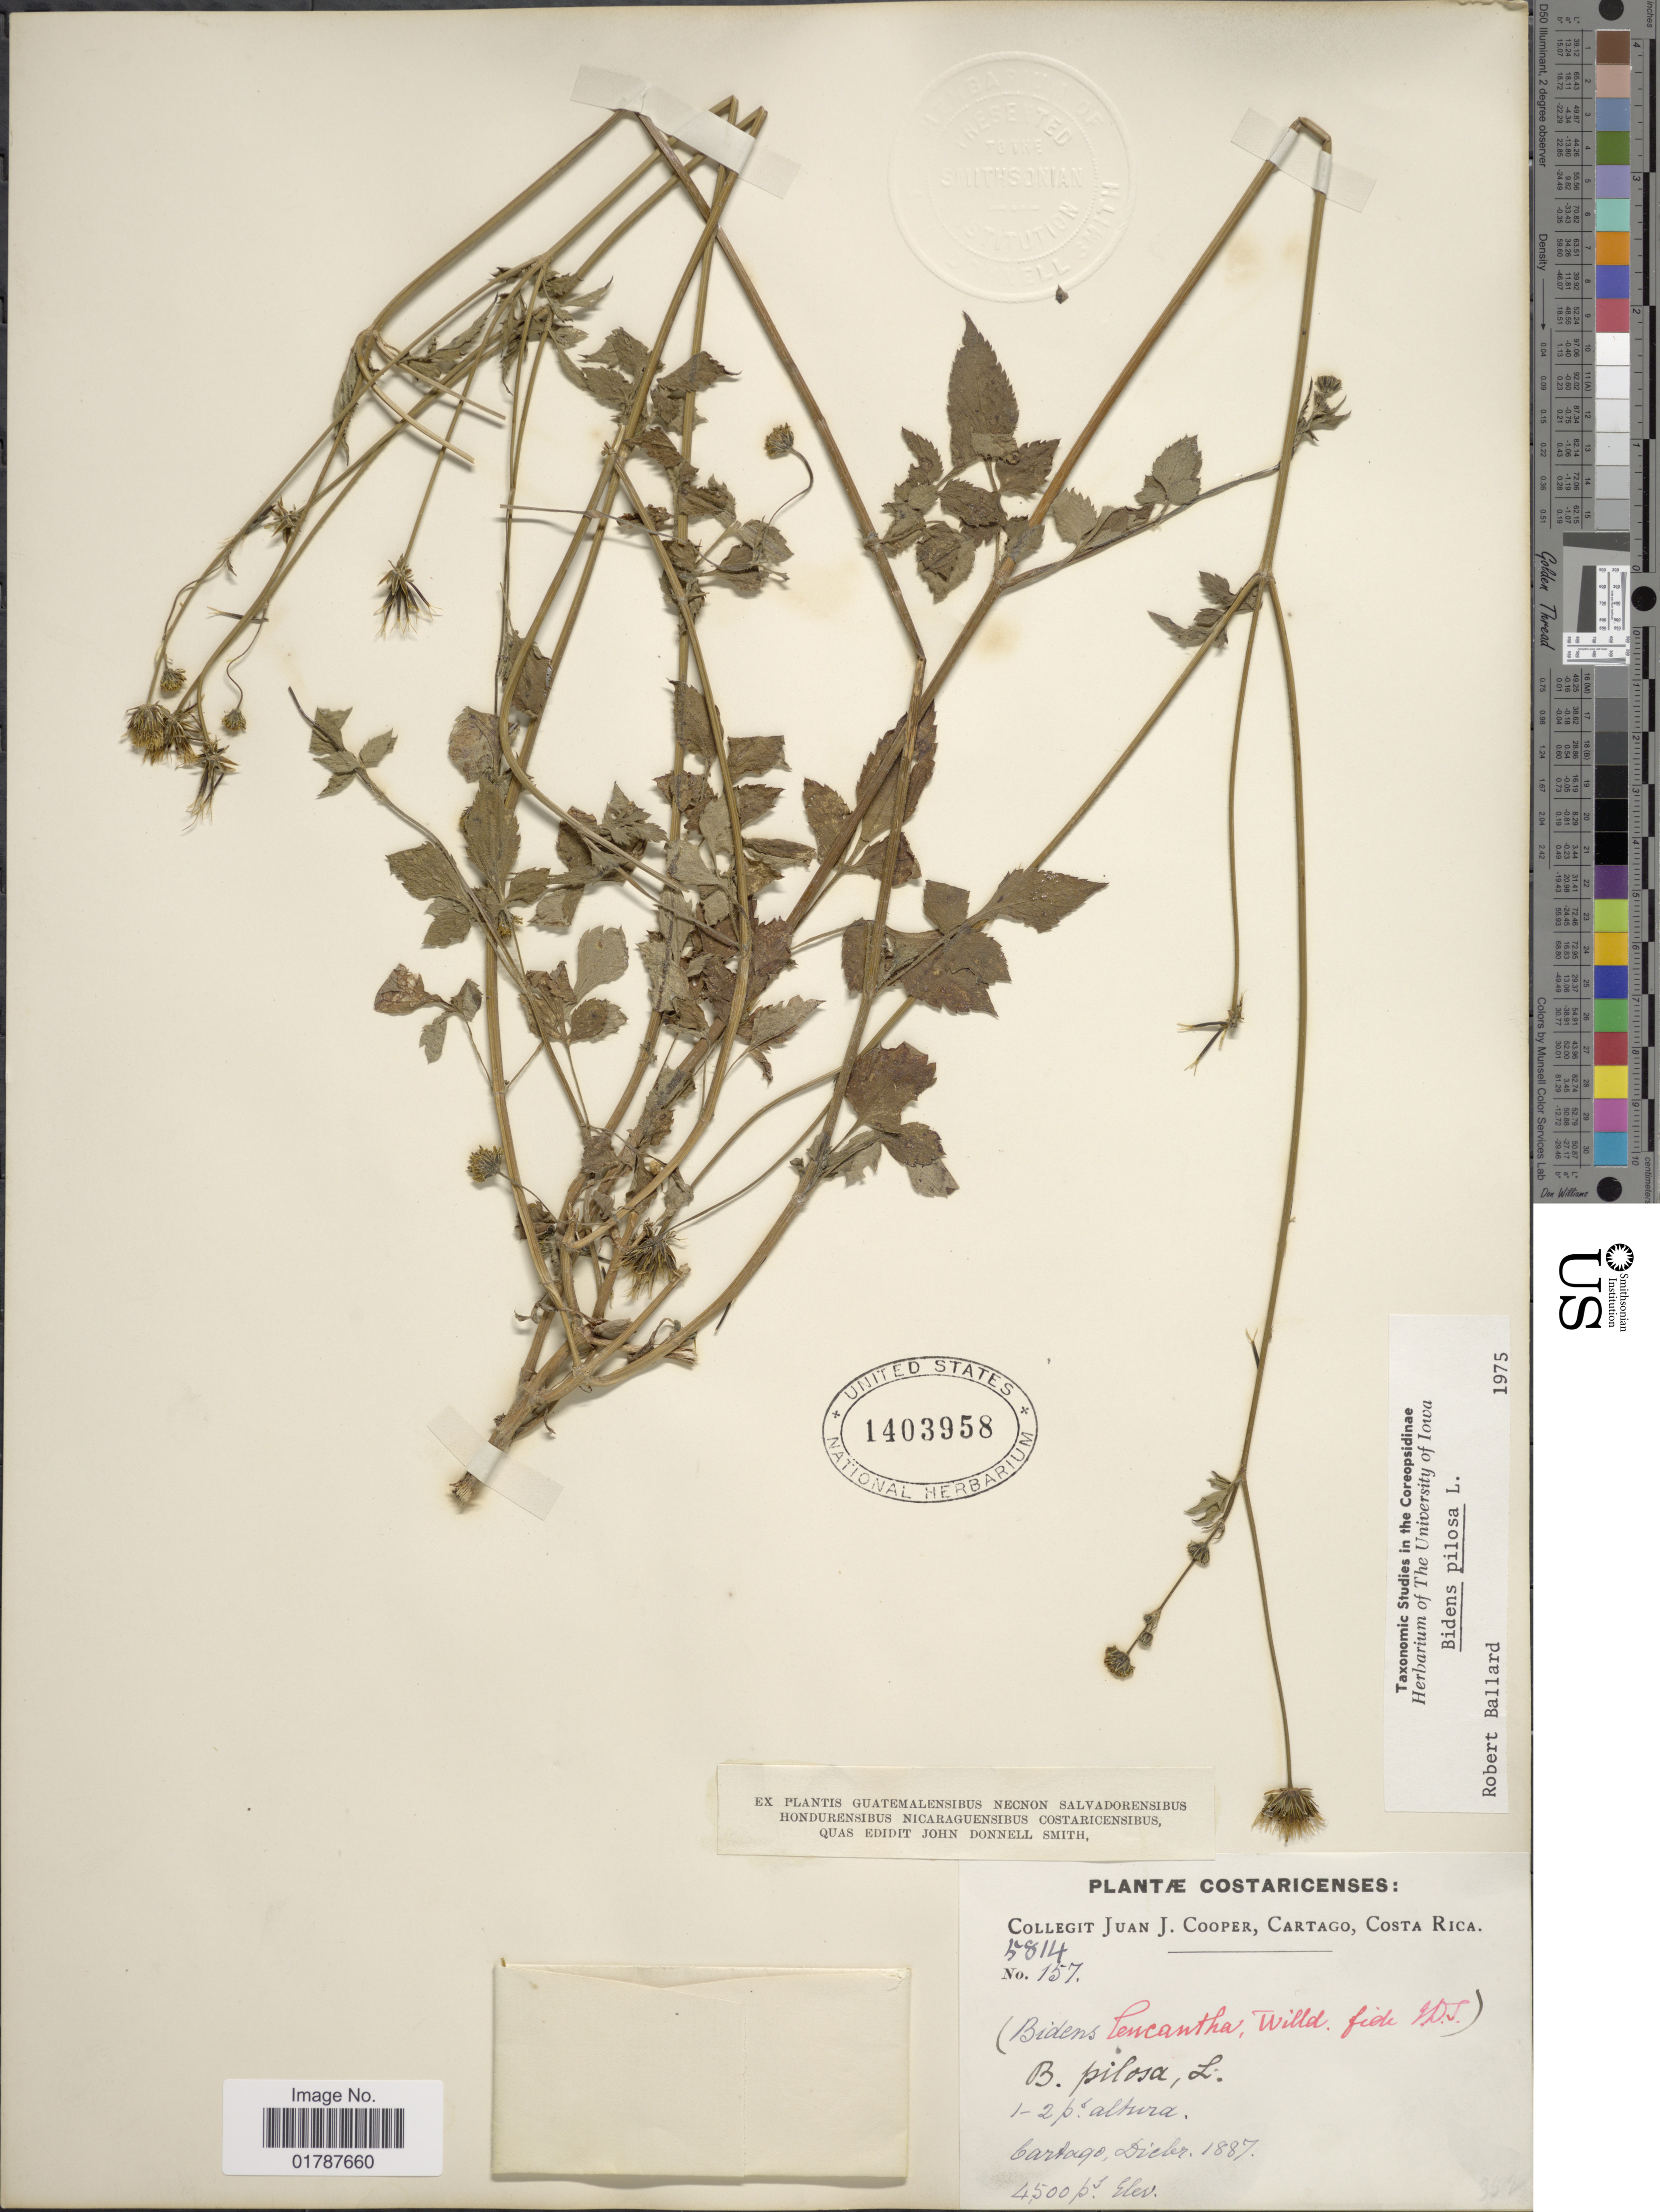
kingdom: Plantae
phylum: Tracheophyta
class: Magnoliopsida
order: Asterales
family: Asteraceae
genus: Bidens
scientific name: Bidens pilosa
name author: L.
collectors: J. J. Cooper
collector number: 5814/157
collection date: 1887-12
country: Costa Rica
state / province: Cartago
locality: Cartago, Costa Rica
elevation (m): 1372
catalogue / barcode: US 1403958